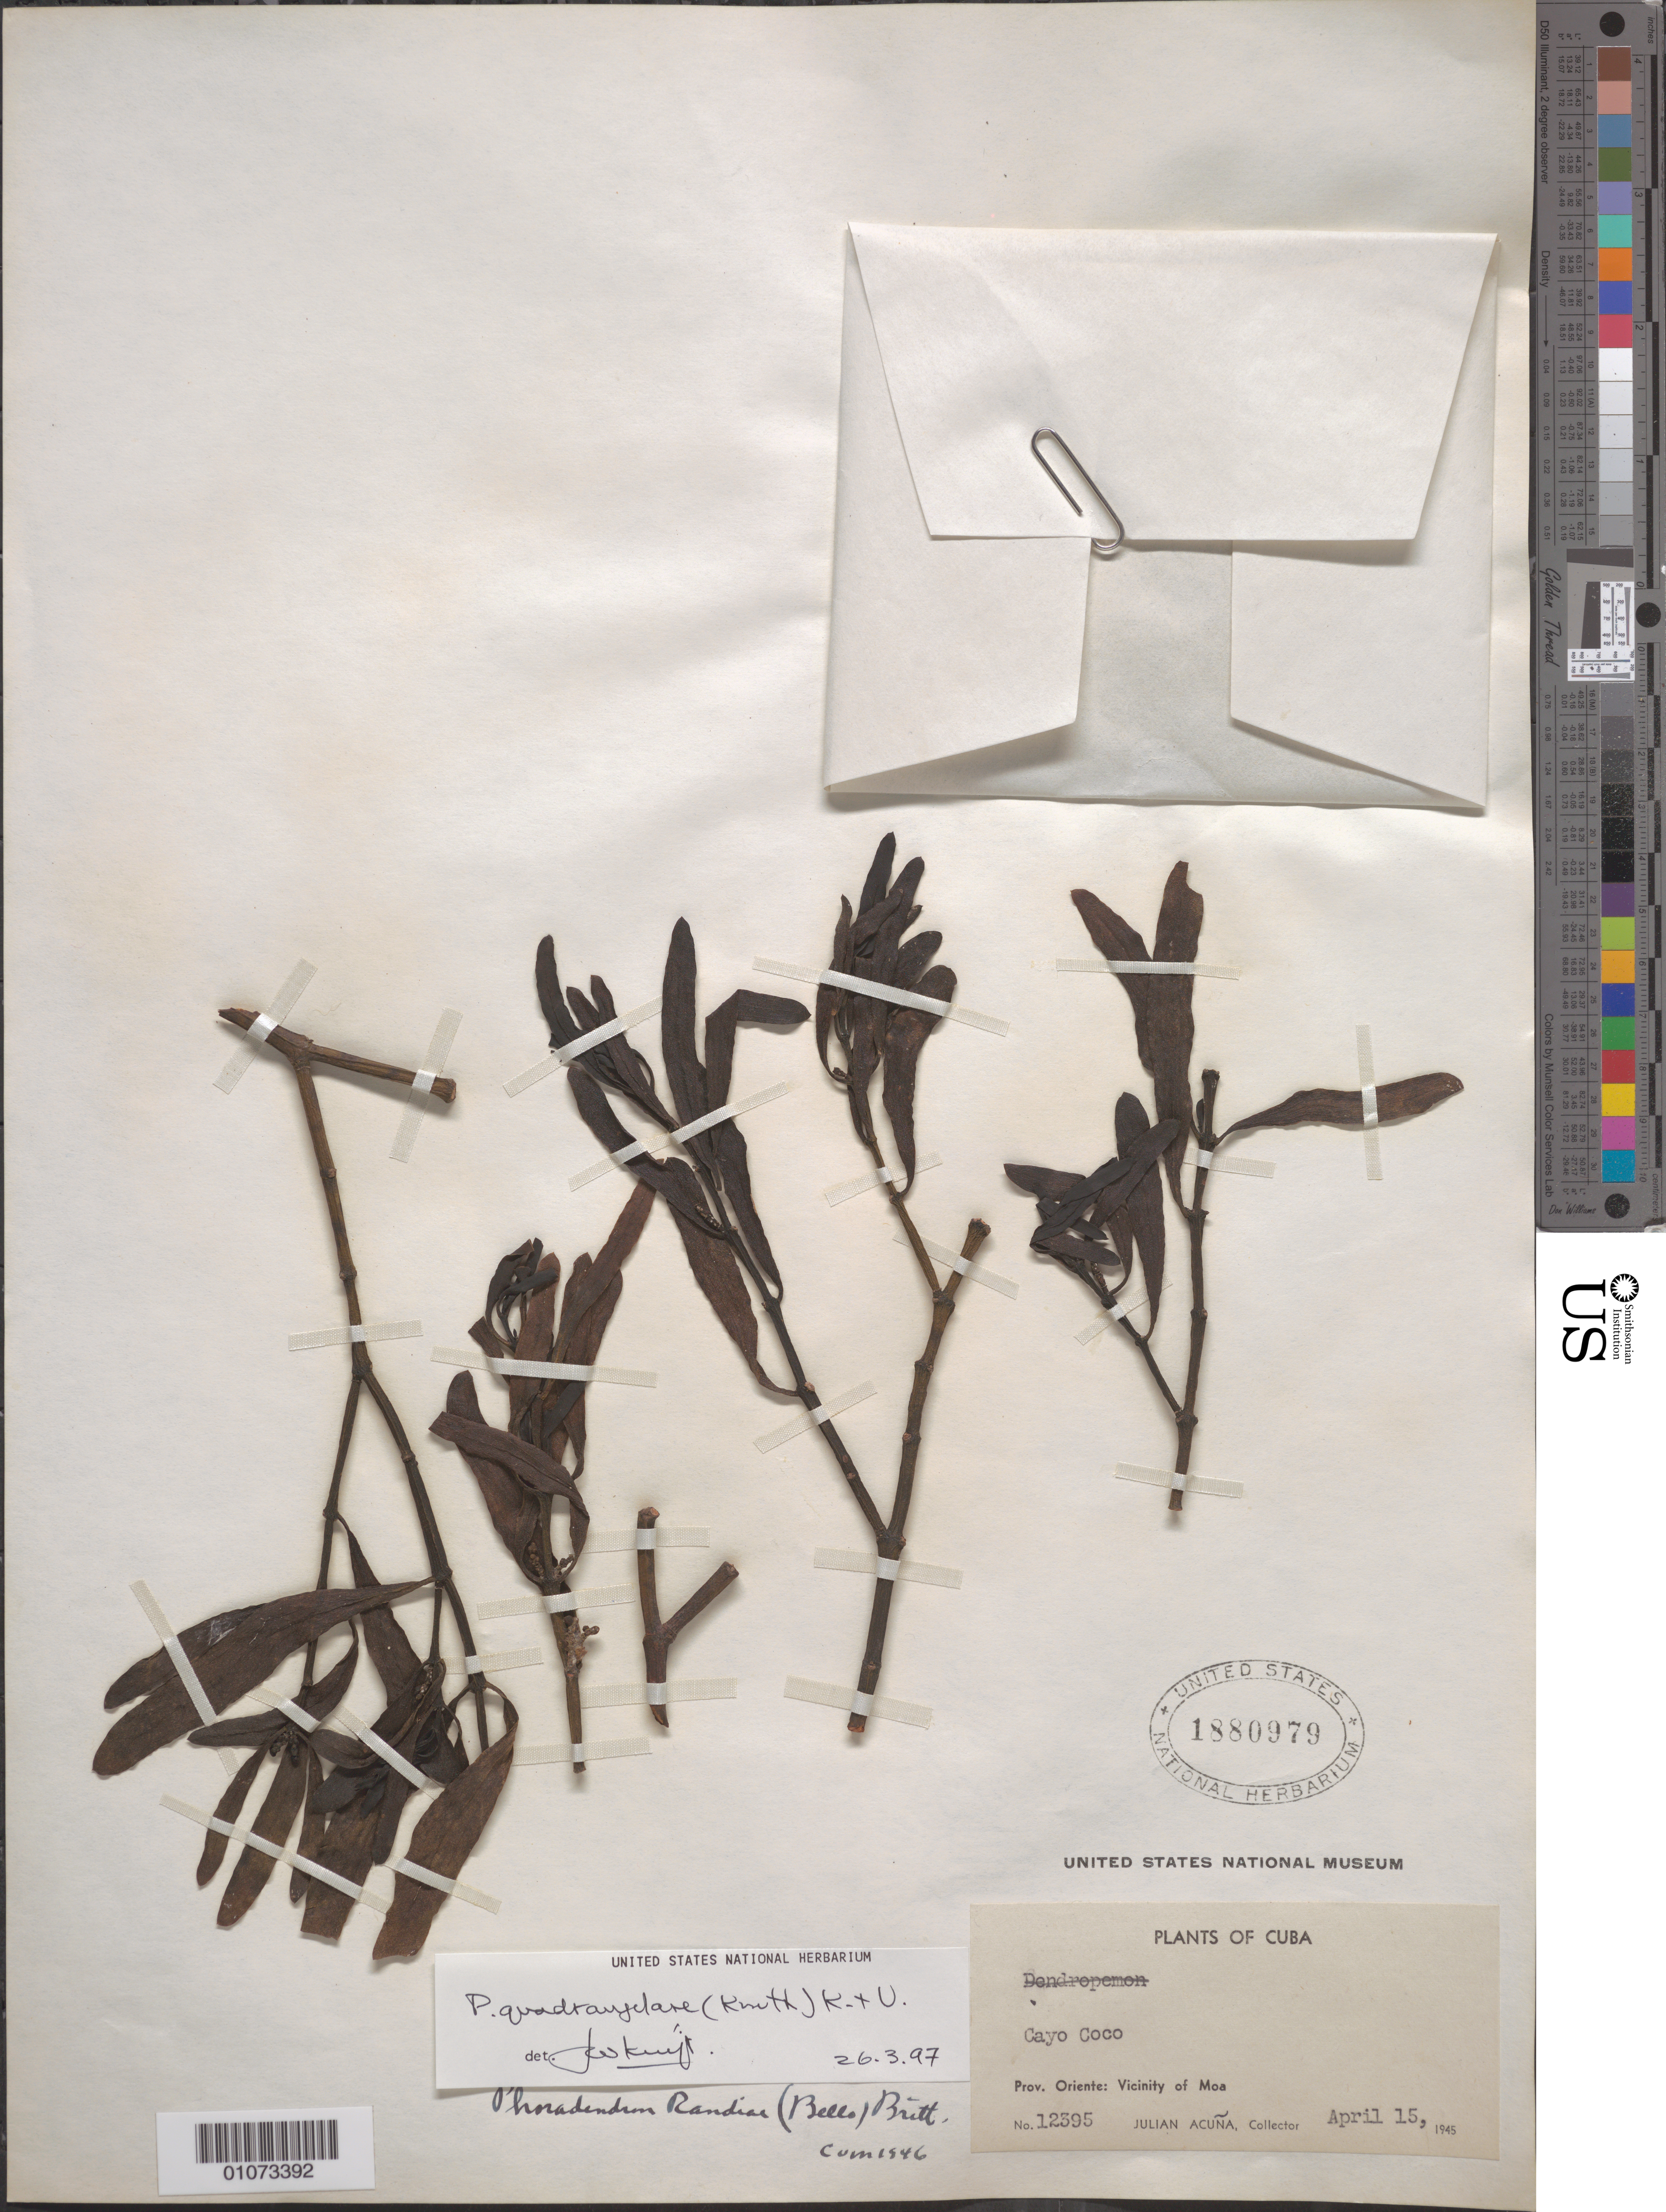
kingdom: Plantae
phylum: Tracheophyta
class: Magnoliopsida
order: Santalales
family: Viscaceae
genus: Phoradendron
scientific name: Phoradendron quadrangulare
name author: (Kunth) Griseb.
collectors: J. Acuña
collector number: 12395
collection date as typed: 15 Apr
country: Cuba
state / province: Holguín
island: Cuba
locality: Vicinity of Moa [Oriente], Cayo Coco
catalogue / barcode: US 1880979